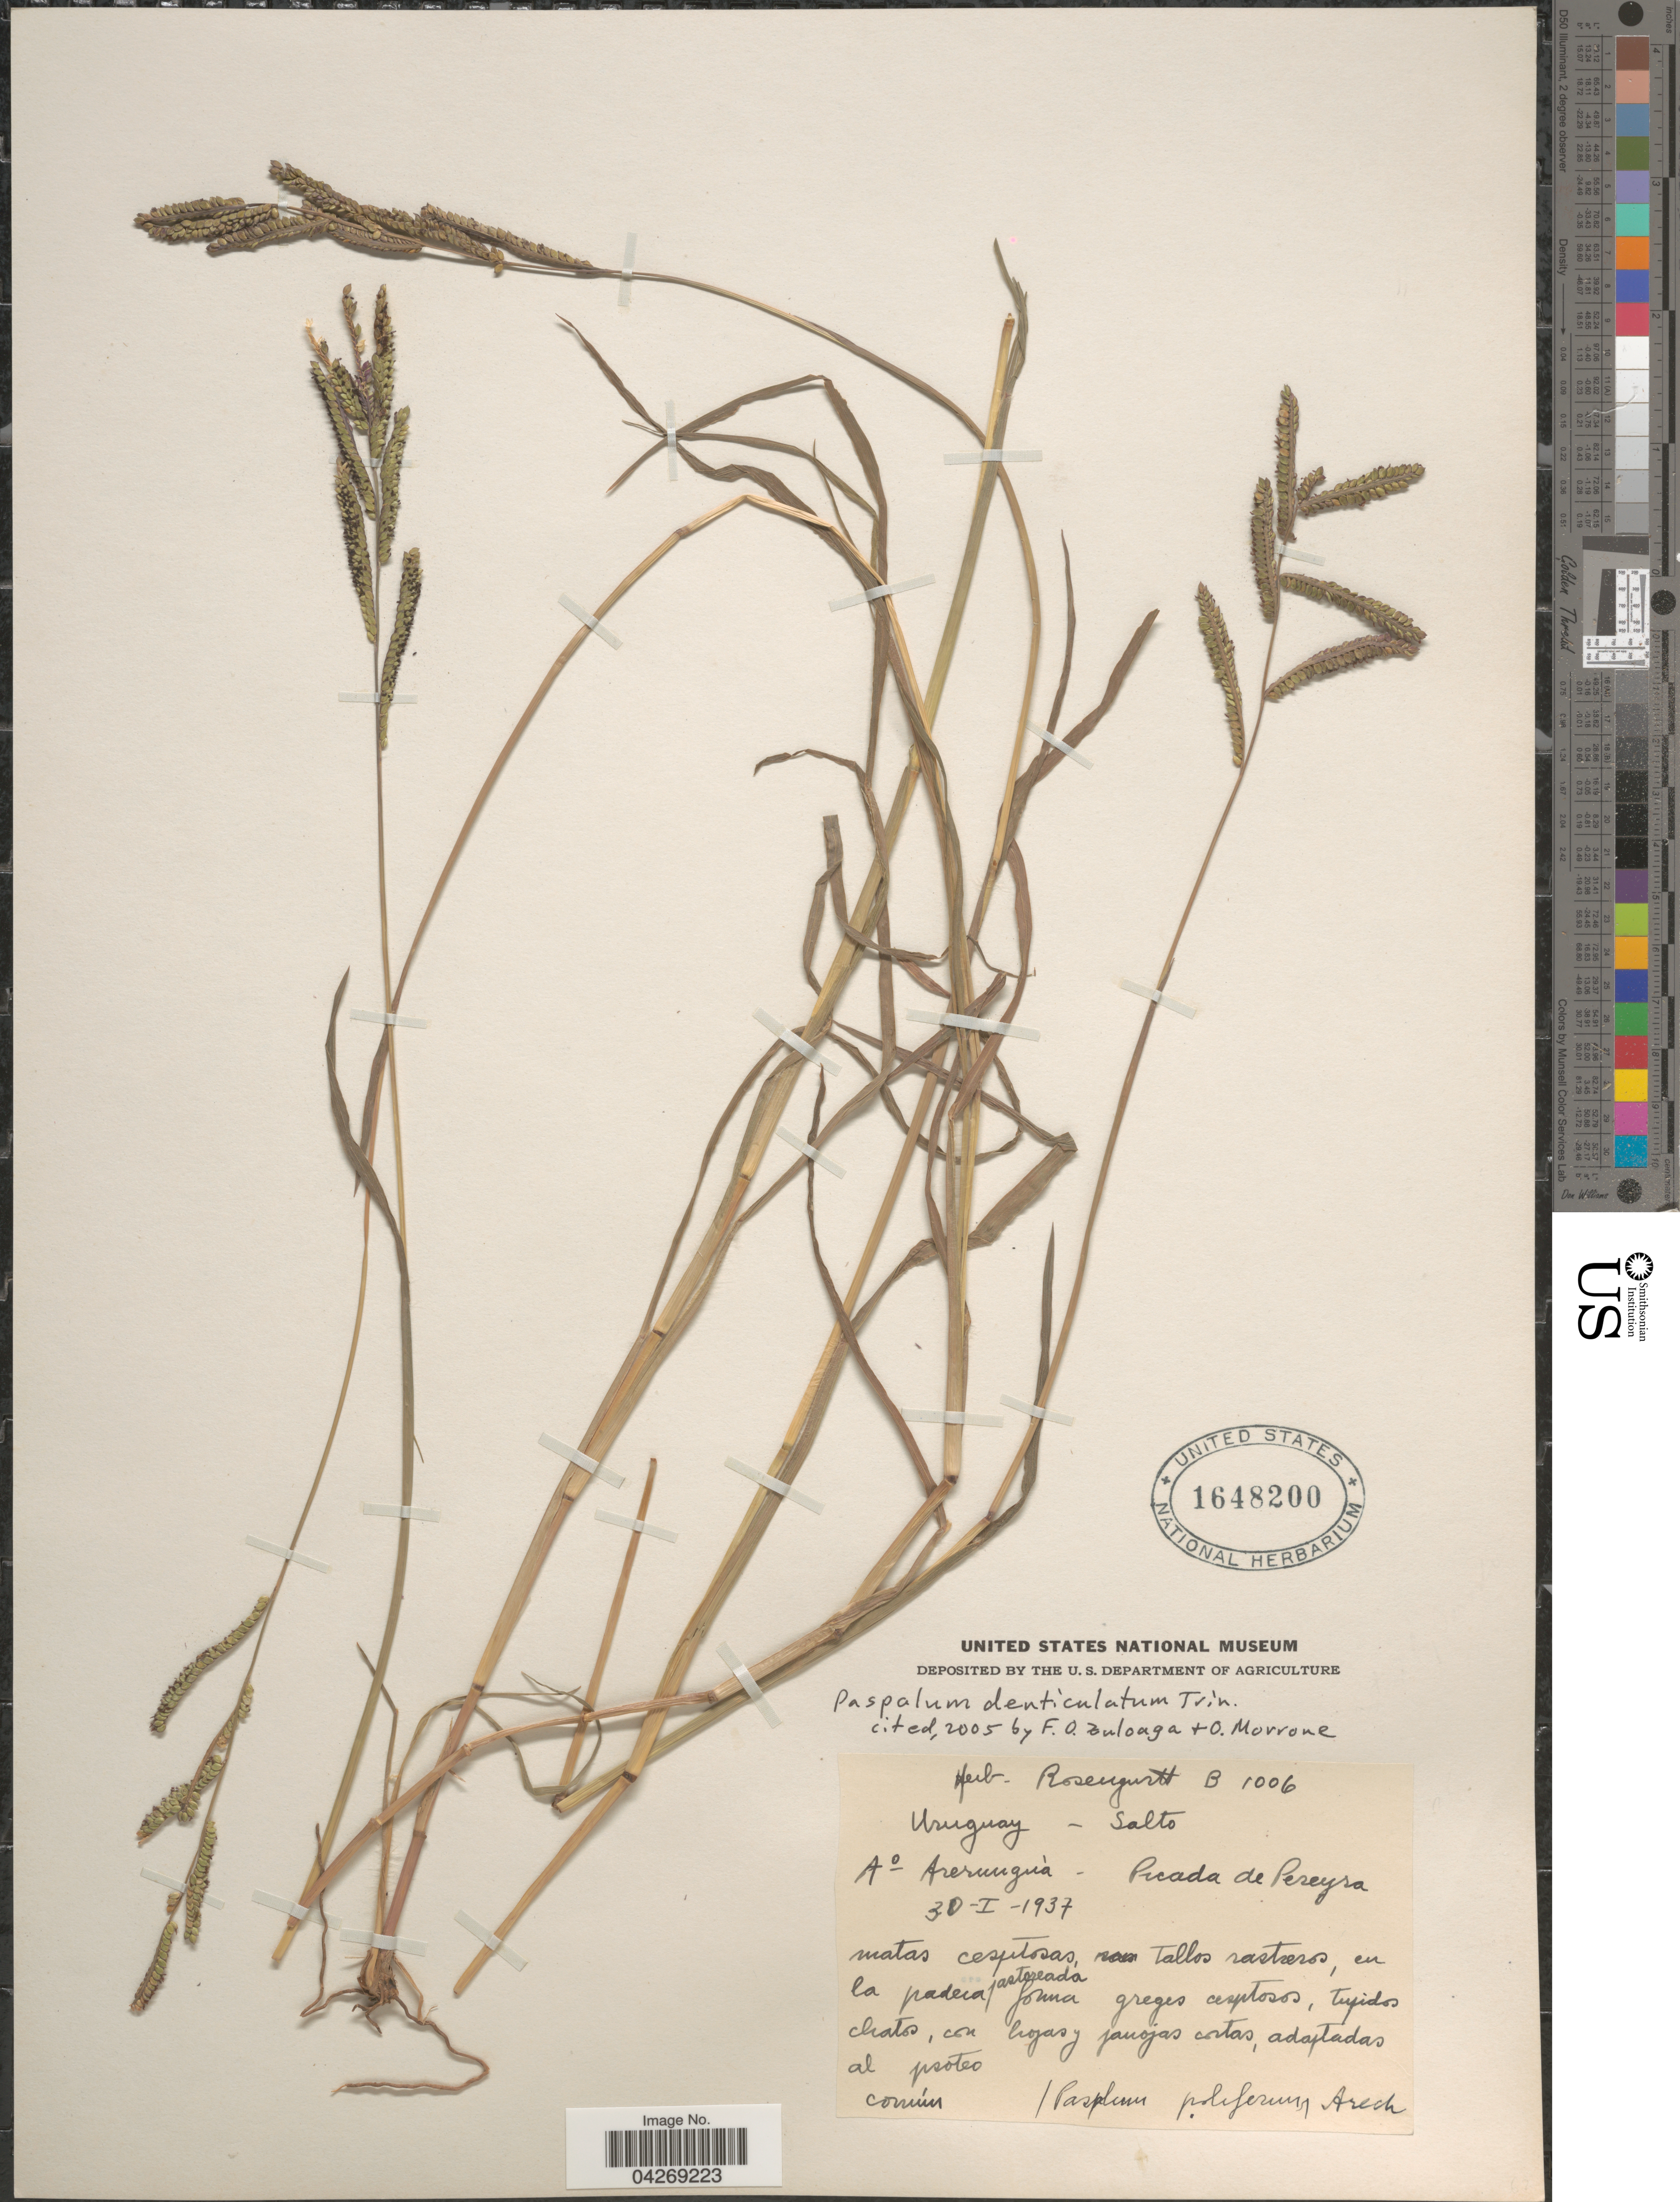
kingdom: Plantae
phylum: Tracheophyta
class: Liliopsida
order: Poales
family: Poaceae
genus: Paspalum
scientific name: Paspalum denticulatum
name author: Trin.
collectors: ex herb. Rosengurtt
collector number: B1006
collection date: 1937-01-30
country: Uruguay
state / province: Salto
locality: A° Arerunguà - Picada de Pereyra.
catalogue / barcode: US 1648200